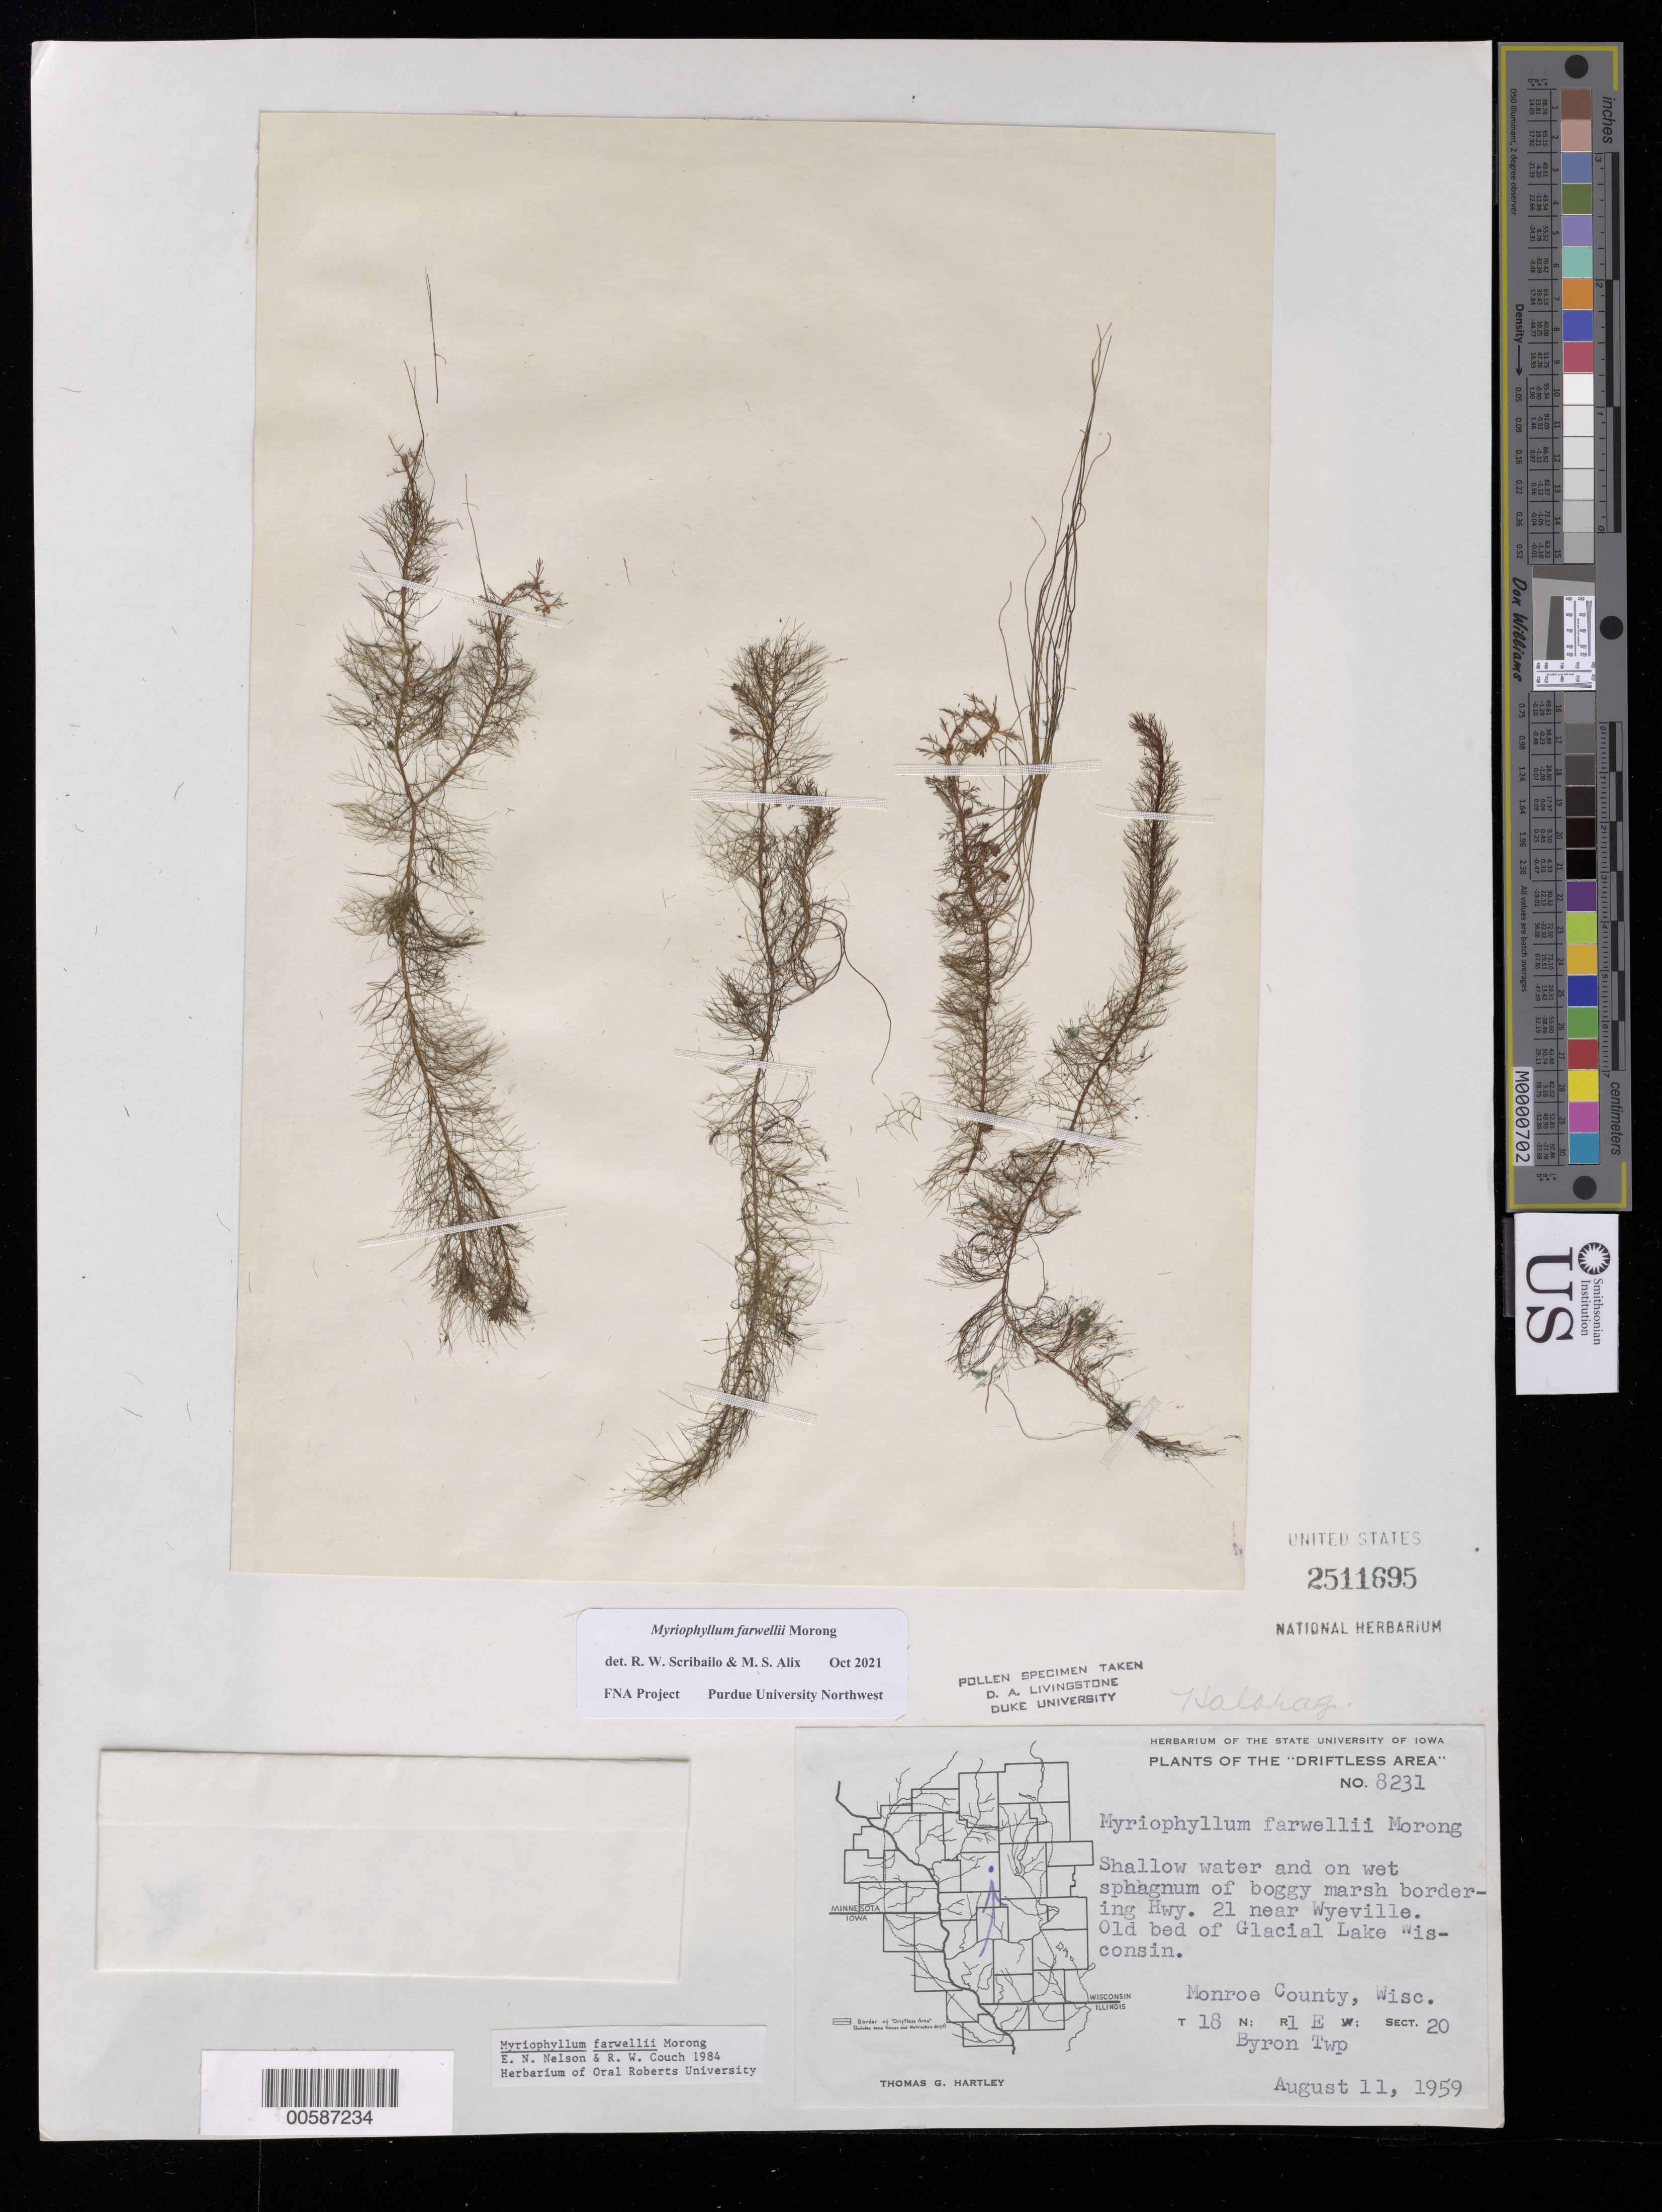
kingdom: Plantae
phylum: Tracheophyta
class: Magnoliopsida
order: Saxifragales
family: Haloragaceae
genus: Myriophyllum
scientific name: Myriophyllum farwellii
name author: Morong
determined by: Scribailo, R. W.; Alix, M. S.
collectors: T. G. Hartley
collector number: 8231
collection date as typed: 11 Aug 1959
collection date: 1959-08-11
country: United States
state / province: Wisconsin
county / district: Monroe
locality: Near Wyeville, old bed of Glacial Lake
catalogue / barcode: US 2511695